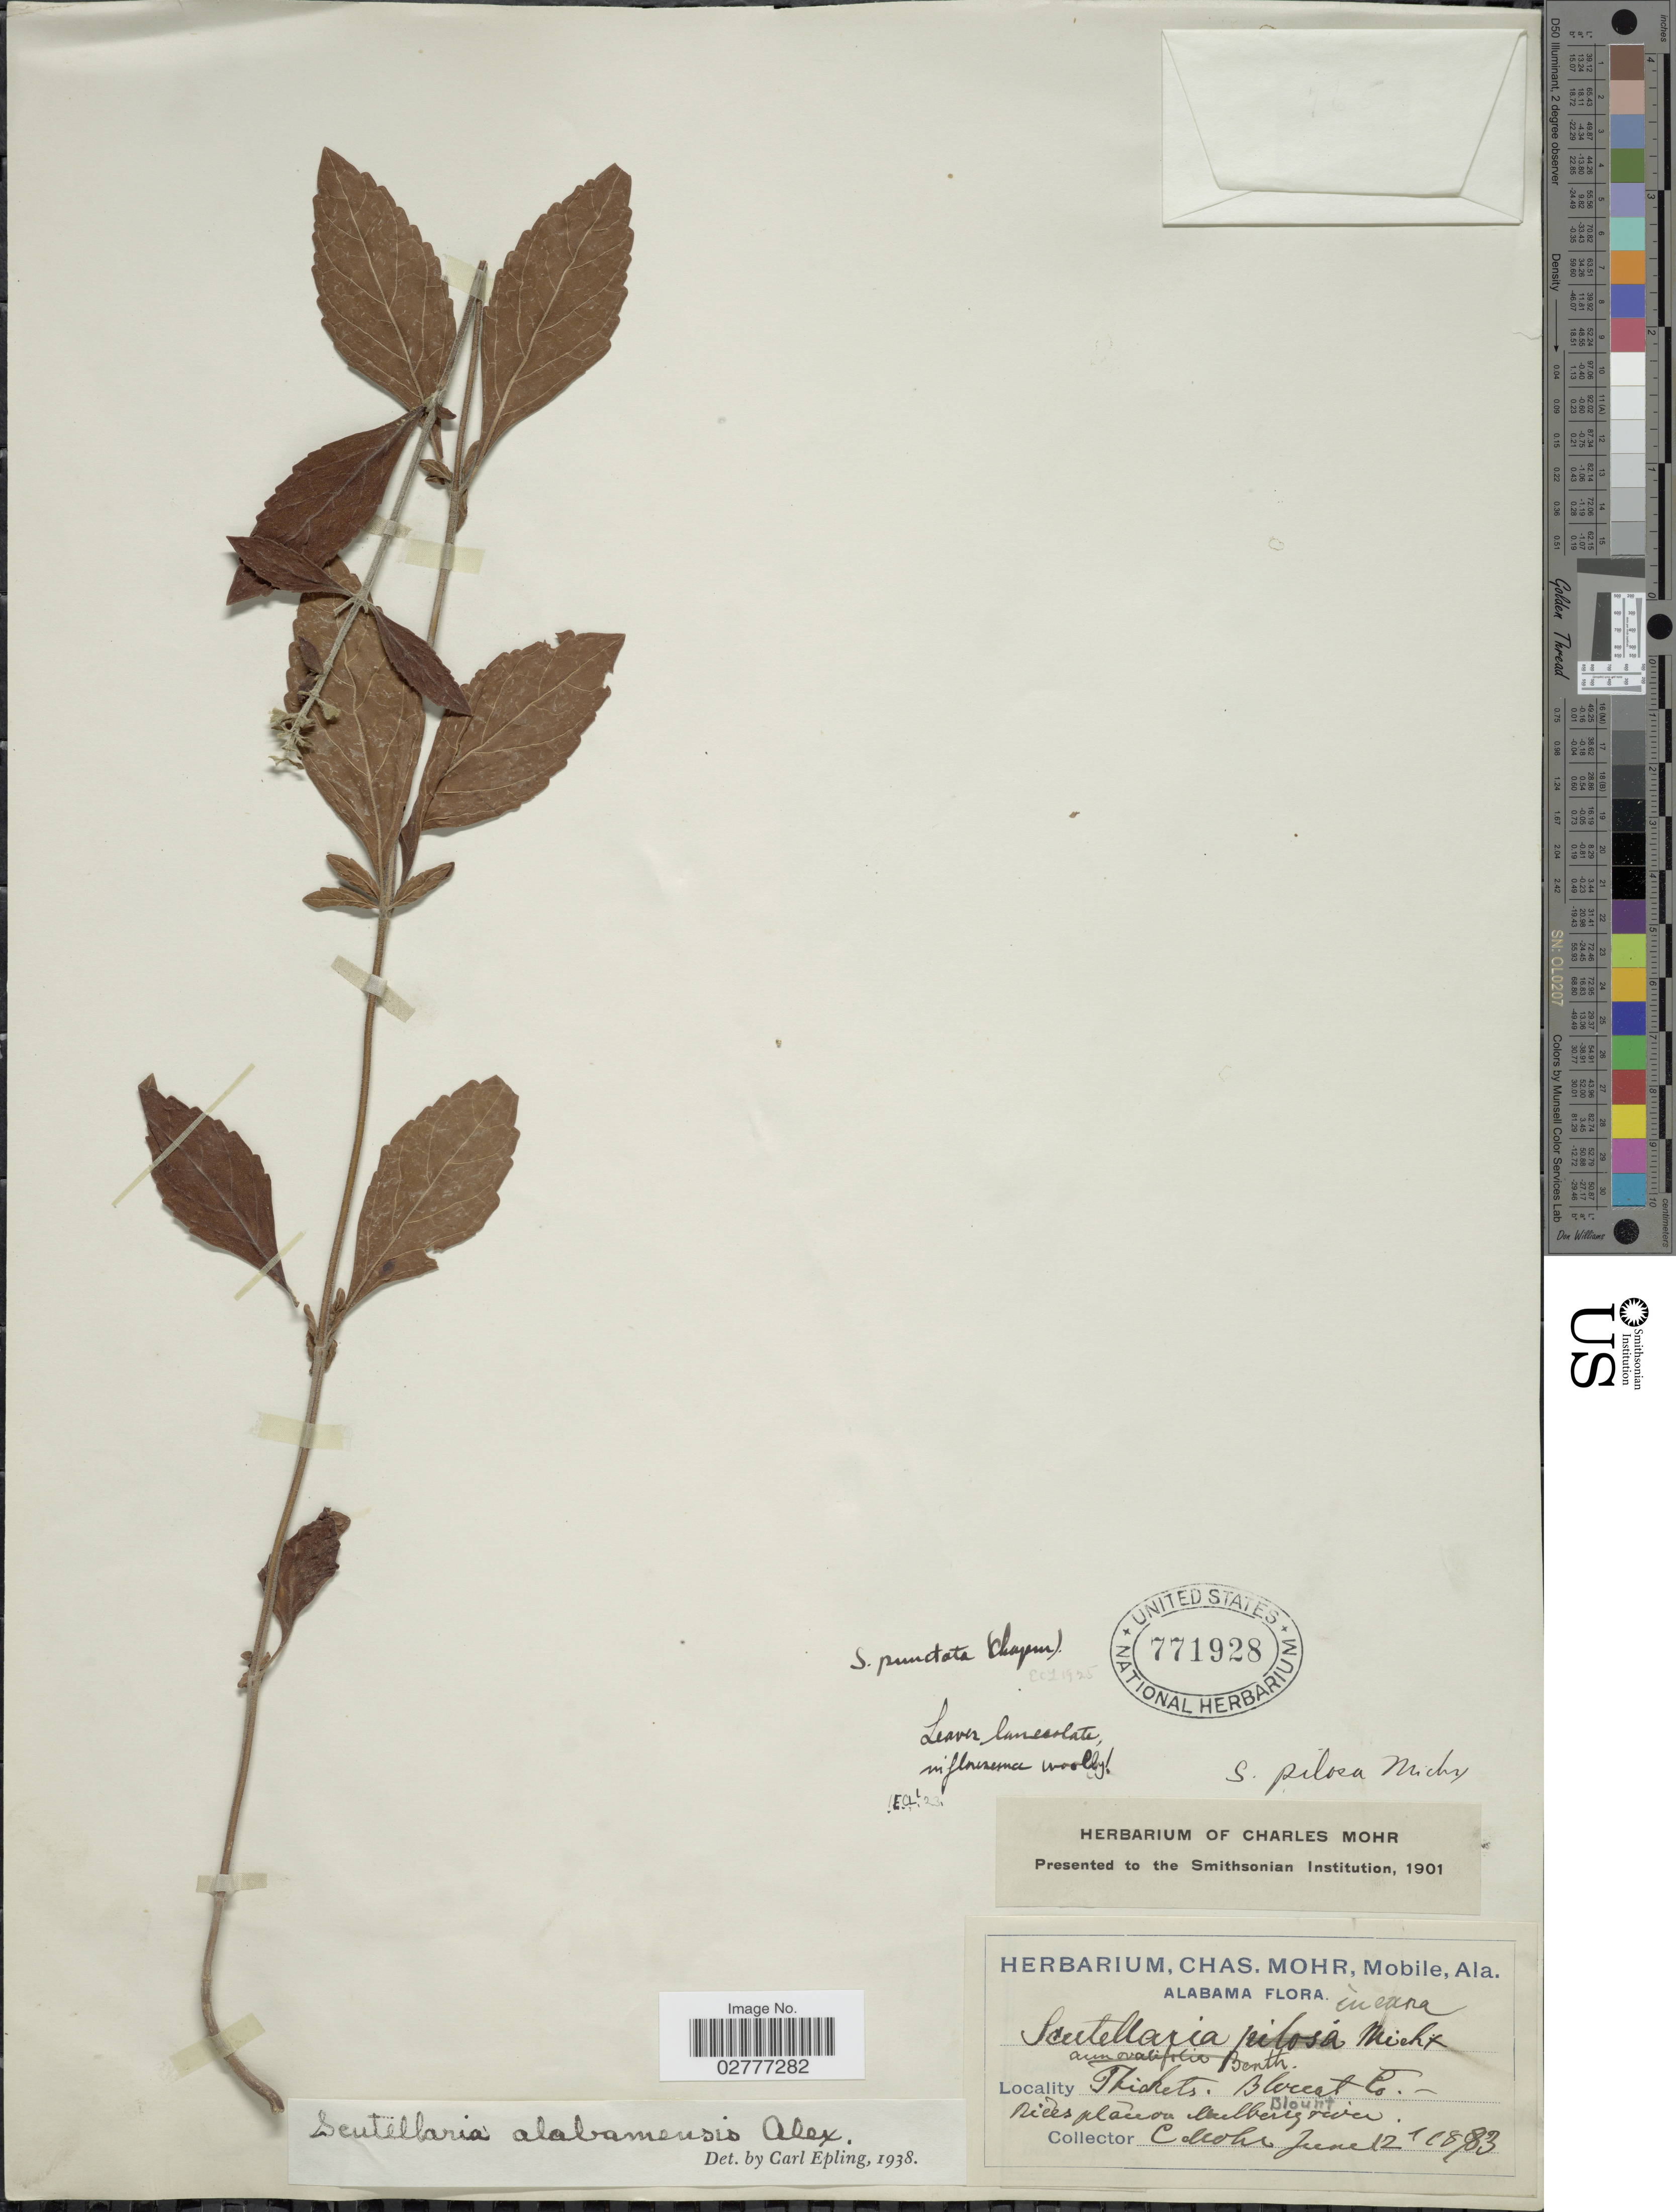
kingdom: Plantae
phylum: Tracheophyta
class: Magnoliopsida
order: Lamiales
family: Lamiaceae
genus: Scutellaria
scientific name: Scutellaria alabamensis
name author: Alexander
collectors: Mohr, C. T. (herbarium)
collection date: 1893-06-12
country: United States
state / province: Alabama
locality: Blount Co. On Mulberry river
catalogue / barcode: US 771928